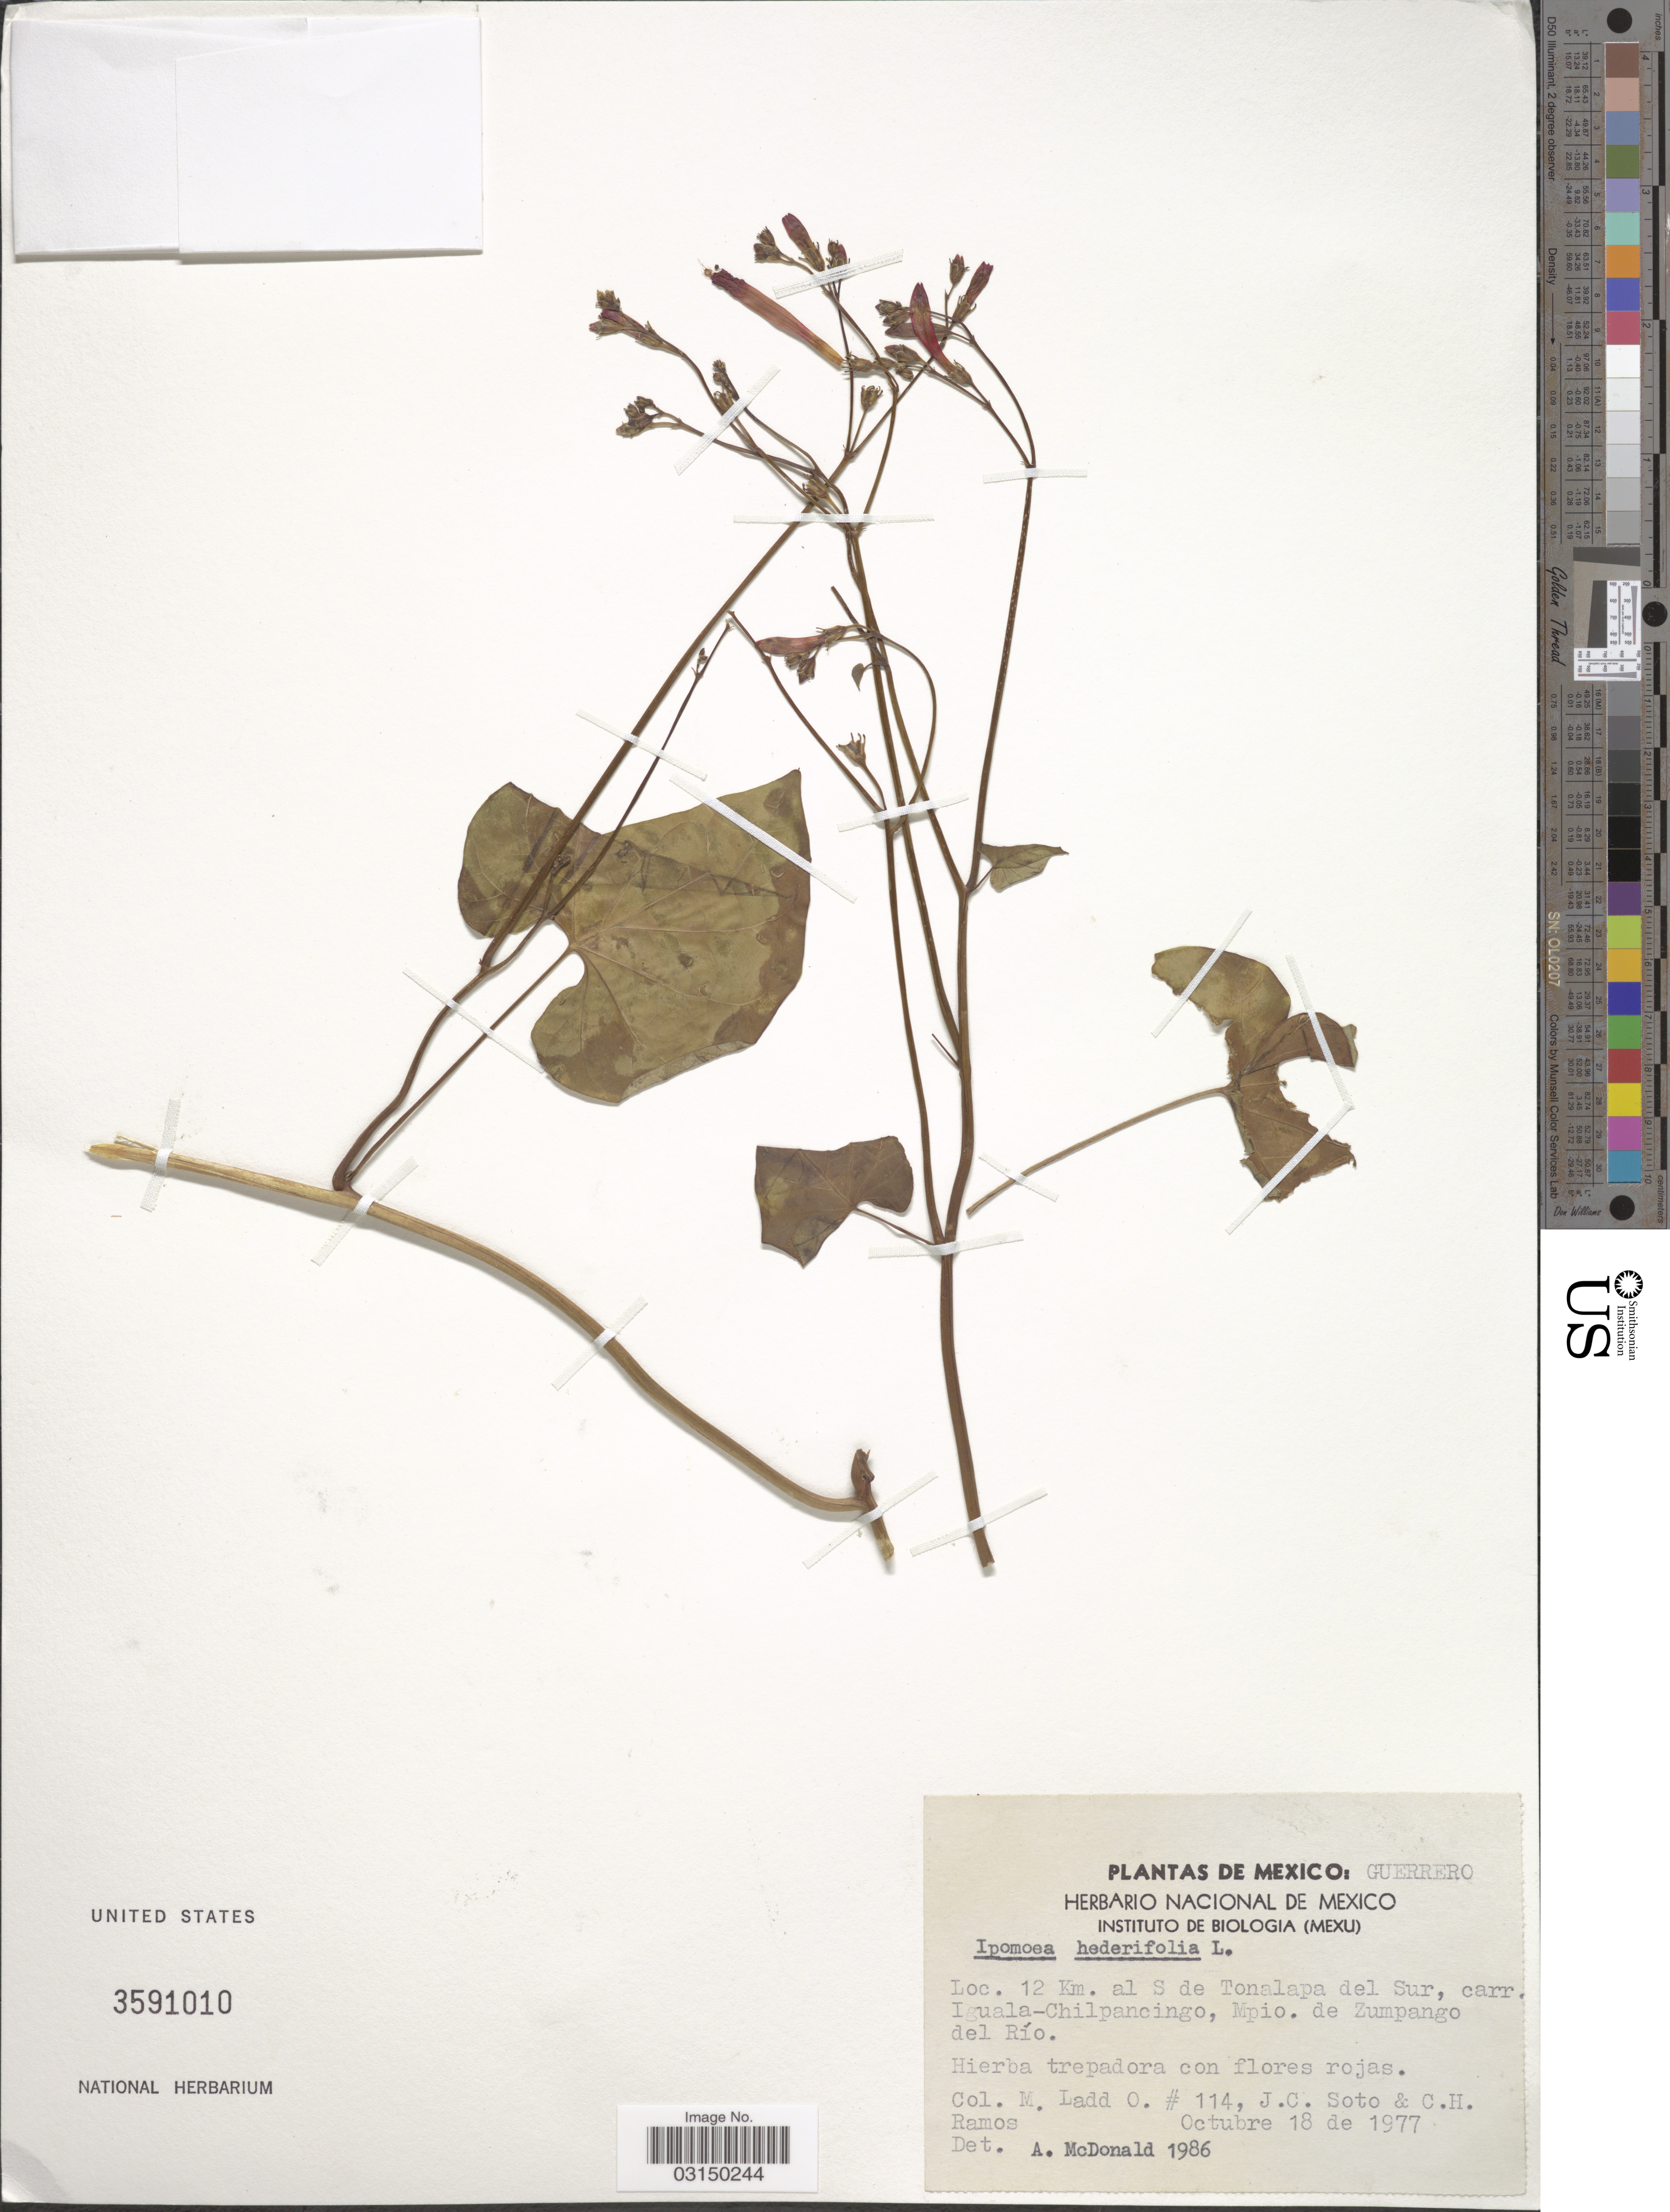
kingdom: Plantae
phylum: Tracheophyta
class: Magnoliopsida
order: Solanales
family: Convolvulaceae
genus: Ipomoea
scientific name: Ipomoea hederifolia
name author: L.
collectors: M. Ladd, J. Soto & C. H. Ramos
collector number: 114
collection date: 1977-10-18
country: Mexico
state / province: Guerrero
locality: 12 Km. al S de Tonalapa del Sur, carr. Iguala-Chilpancingo, Mpio. de Zumpango del Río.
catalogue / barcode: US 3591010